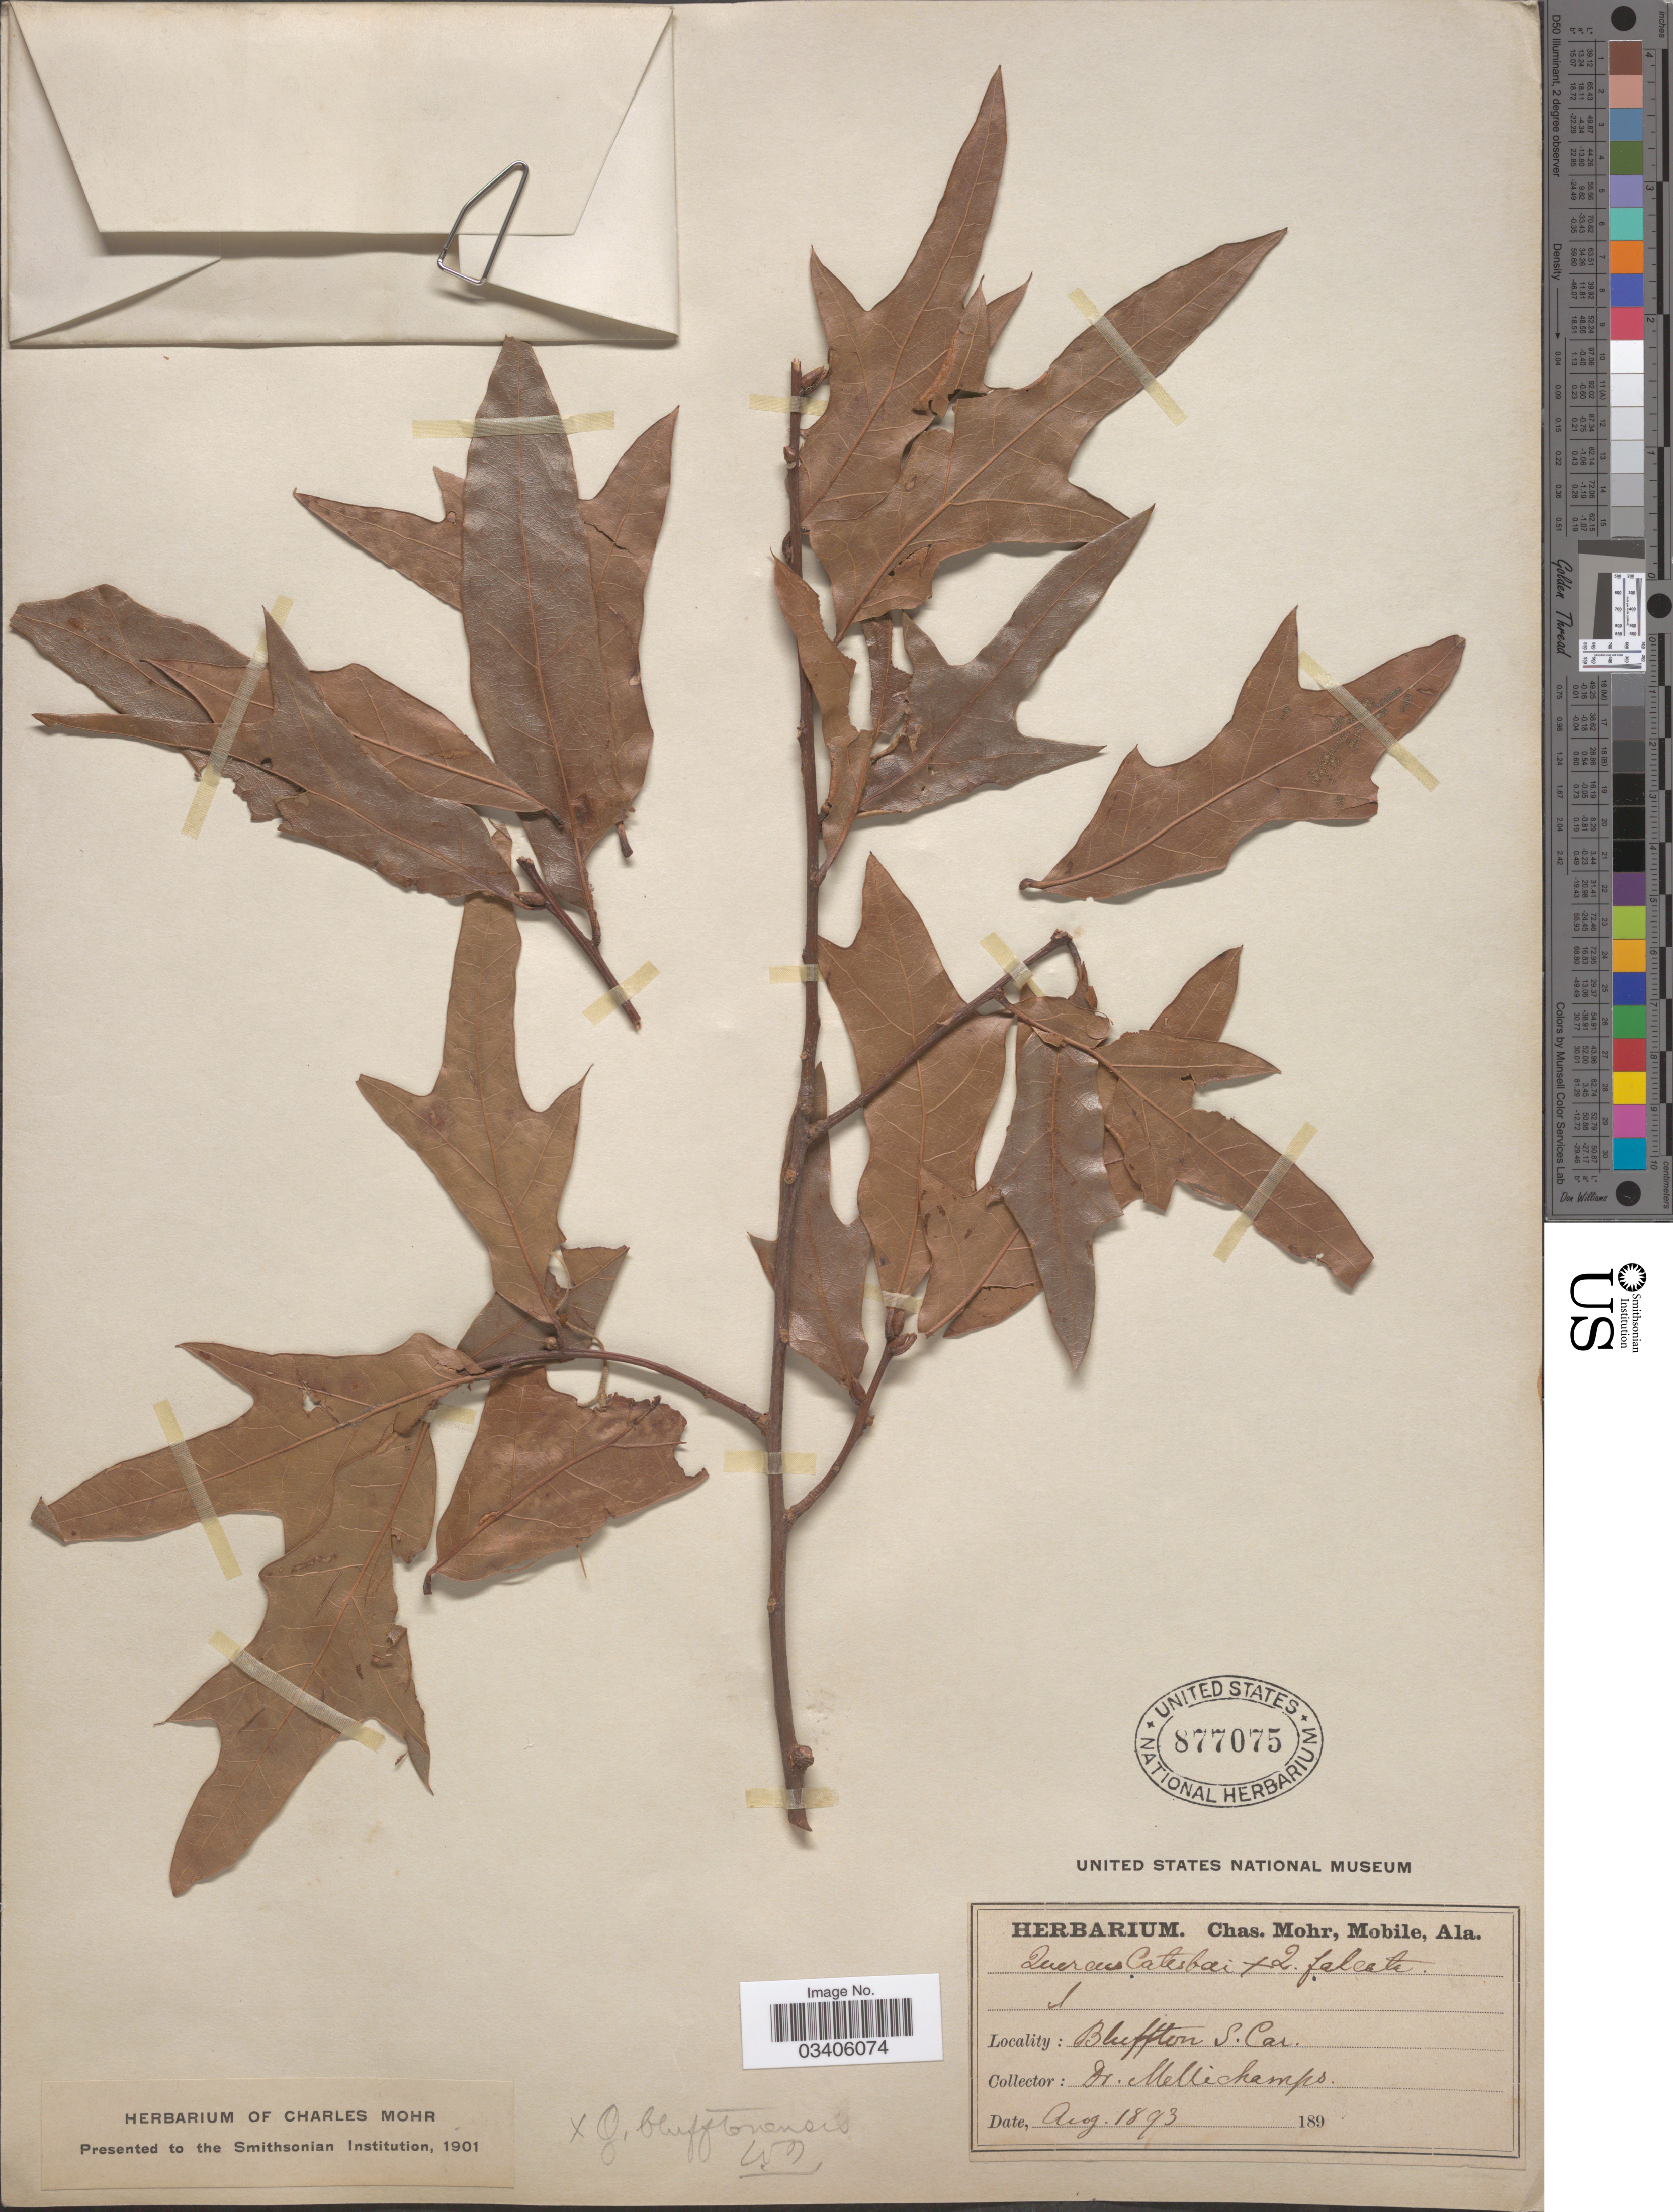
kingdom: Plantae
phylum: Tracheophyta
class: Magnoliopsida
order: Fagales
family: Fagaceae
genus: Quercus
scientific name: Quercus laevis x Q. falcata Michx.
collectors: -. Mellichamp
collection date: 1893-08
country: United States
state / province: South Carolina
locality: Bluffton.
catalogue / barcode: US 877075